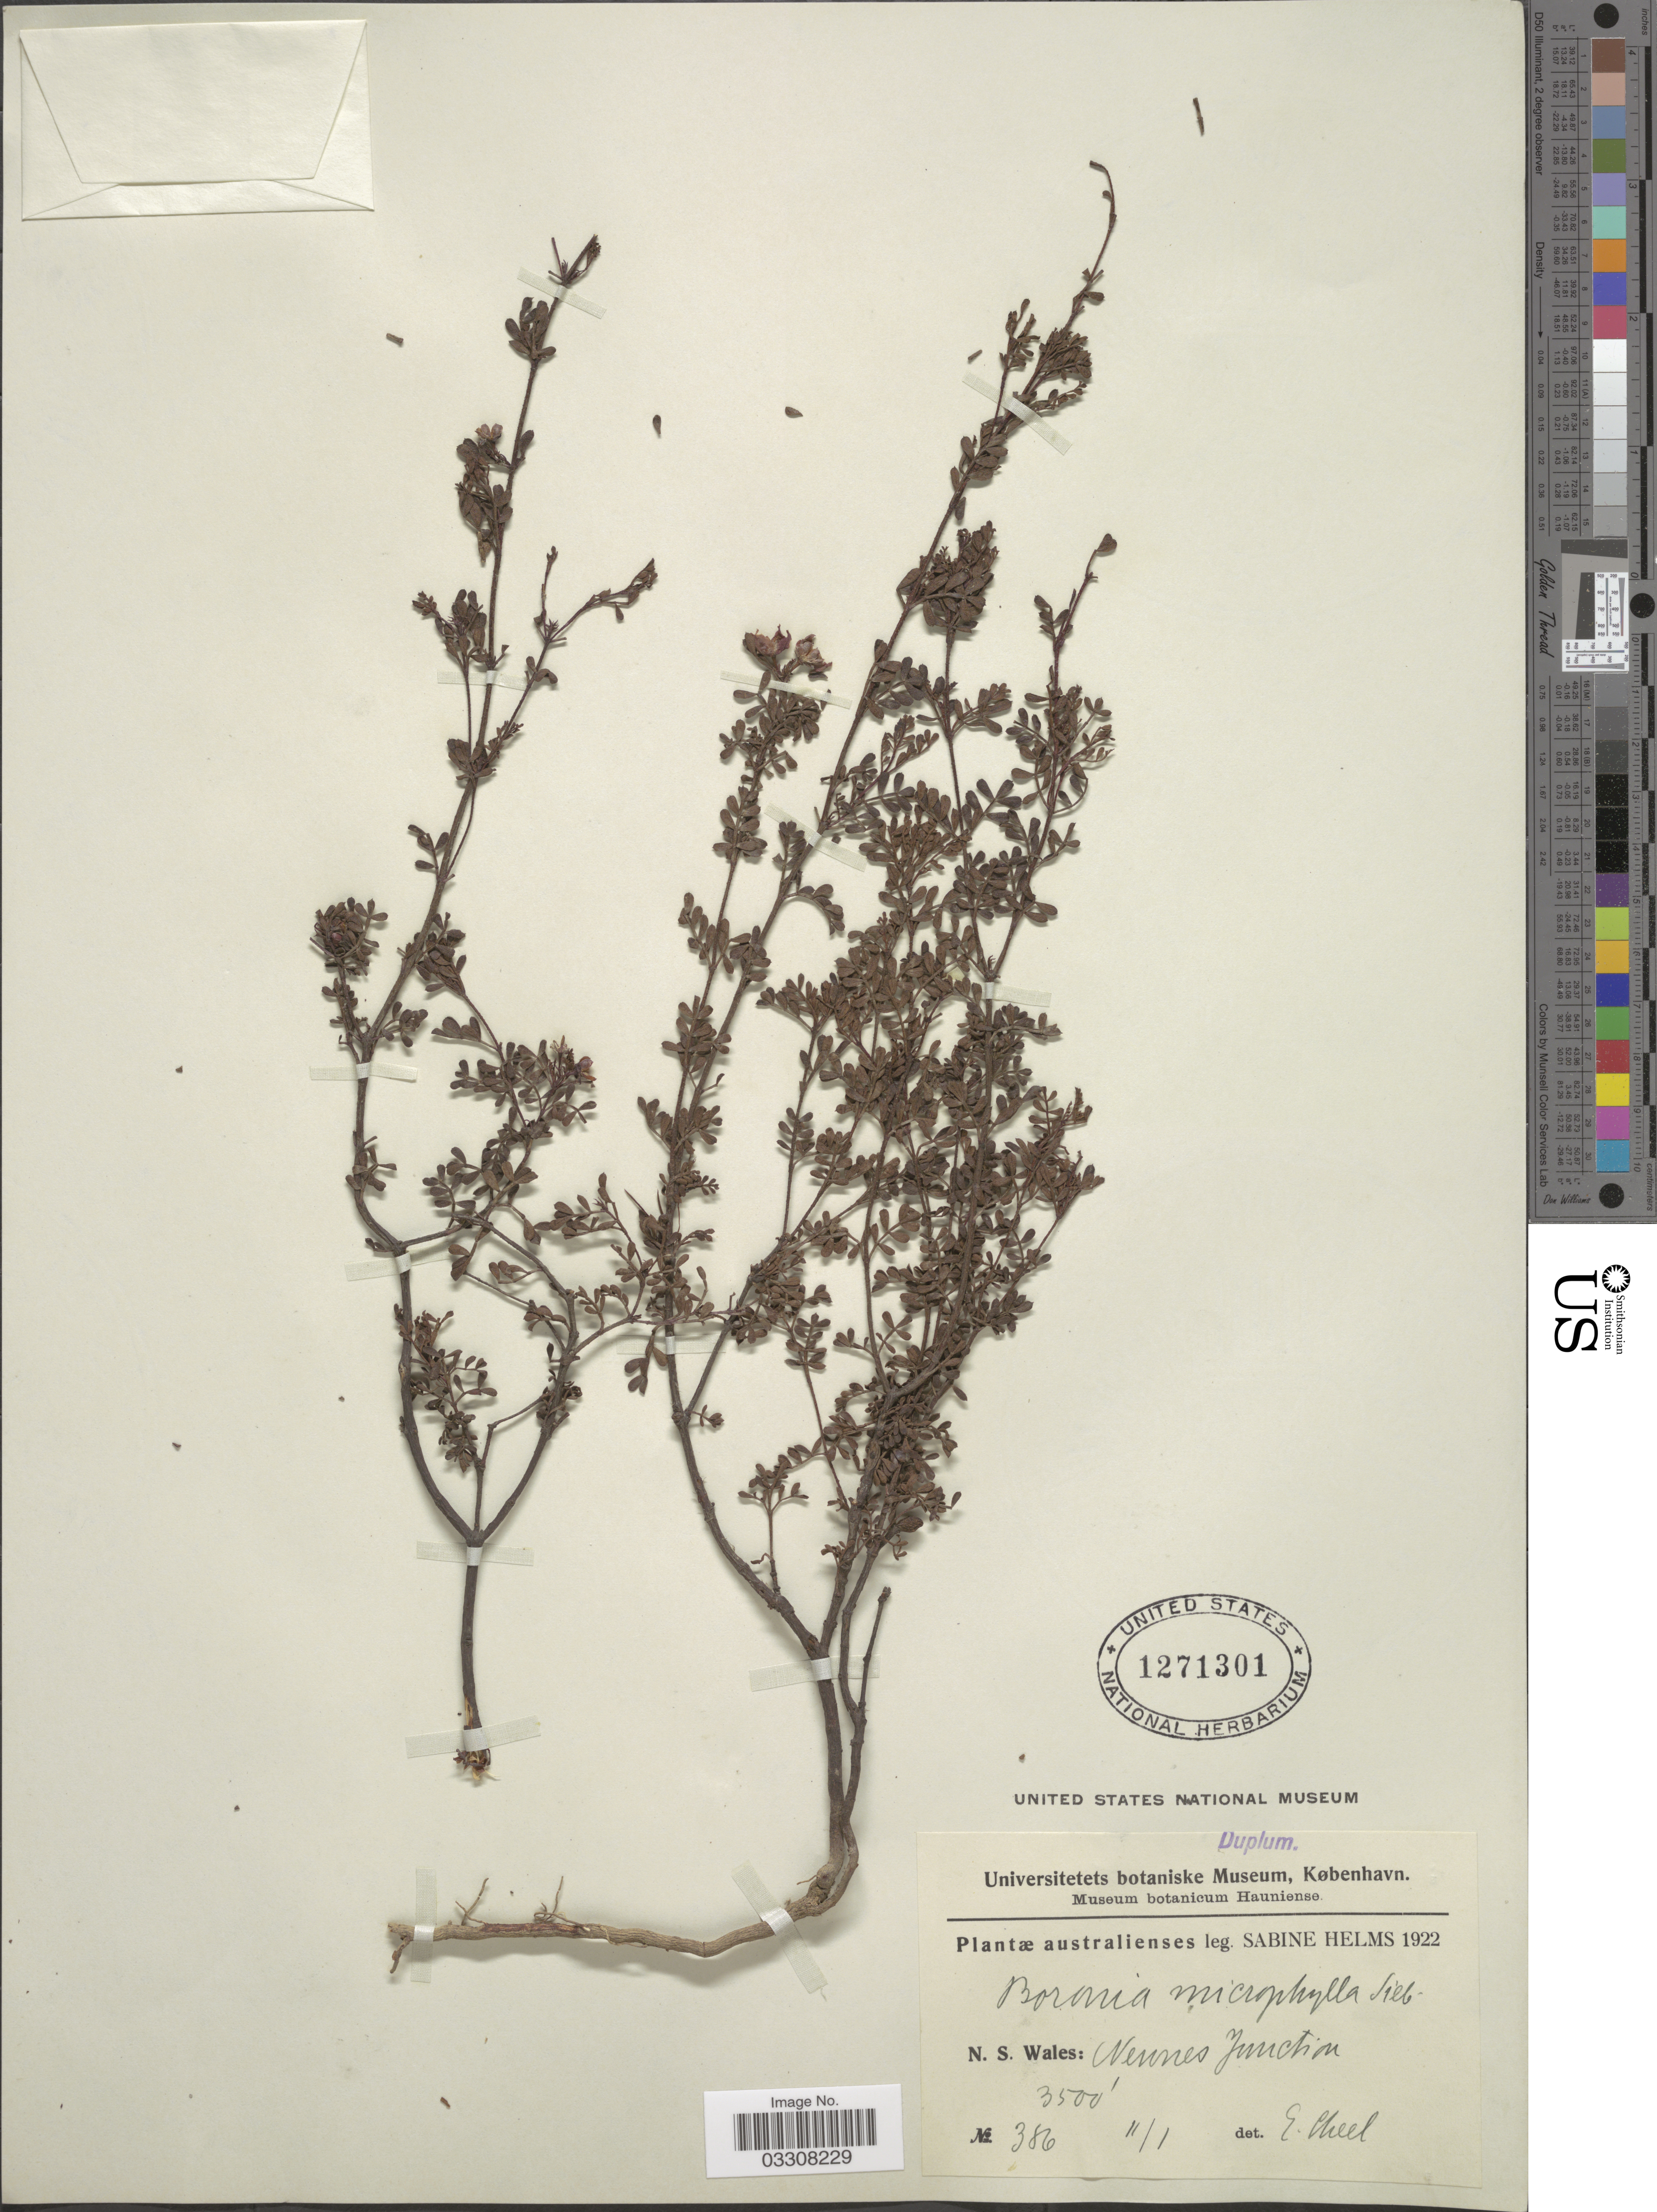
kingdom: Plantae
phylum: Tracheophyta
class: Magnoliopsida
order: Sapindales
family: Rutaceae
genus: Boronia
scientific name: Boronia microphylla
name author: Sieber ex Rchb.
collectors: S. Helms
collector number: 386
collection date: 1922-01-11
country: Australia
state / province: New South Wales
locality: Newnes Junction.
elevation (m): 1067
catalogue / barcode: US 1271301